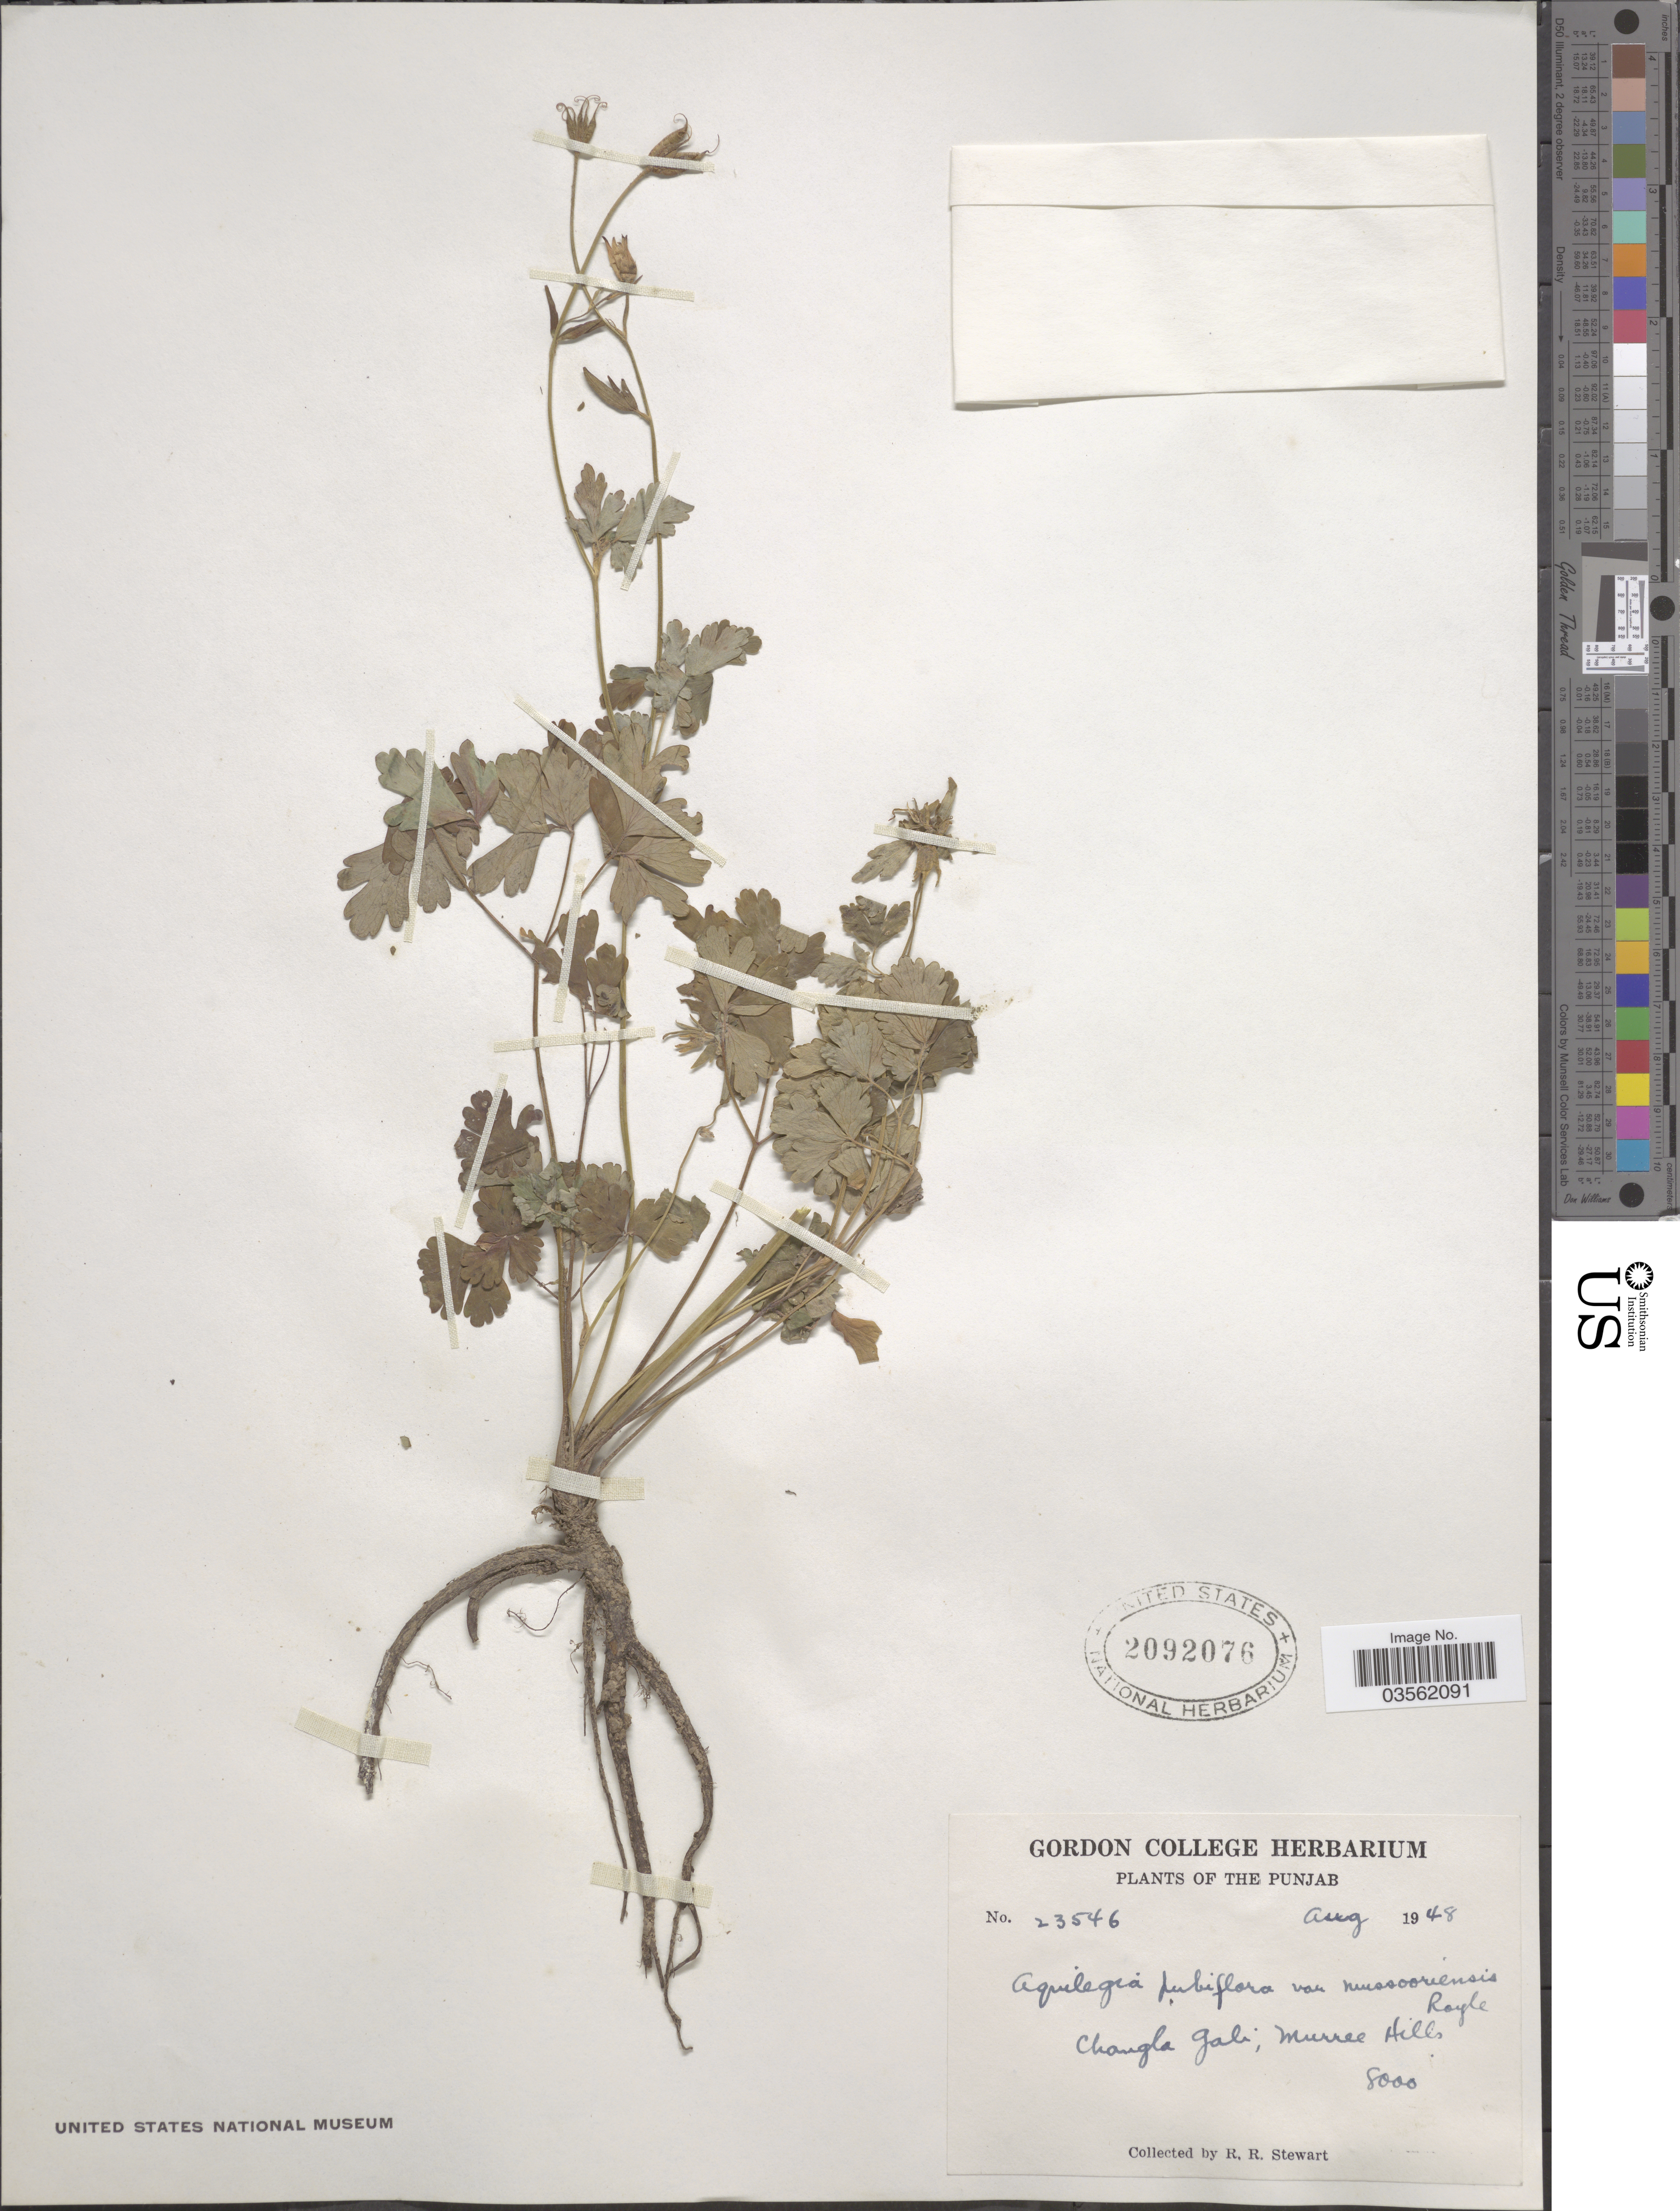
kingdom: Plantae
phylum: Tracheophyta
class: Magnoliopsida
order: Ranunculales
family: Ranunculaceae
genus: Aquilegia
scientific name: Aquilegia pubiflora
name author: Wall. ex Royle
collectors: R. Stewart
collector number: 23546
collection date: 1948-08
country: Pakistan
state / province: Punjab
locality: Changla Gali, Murree Hills.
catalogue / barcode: US 2092076